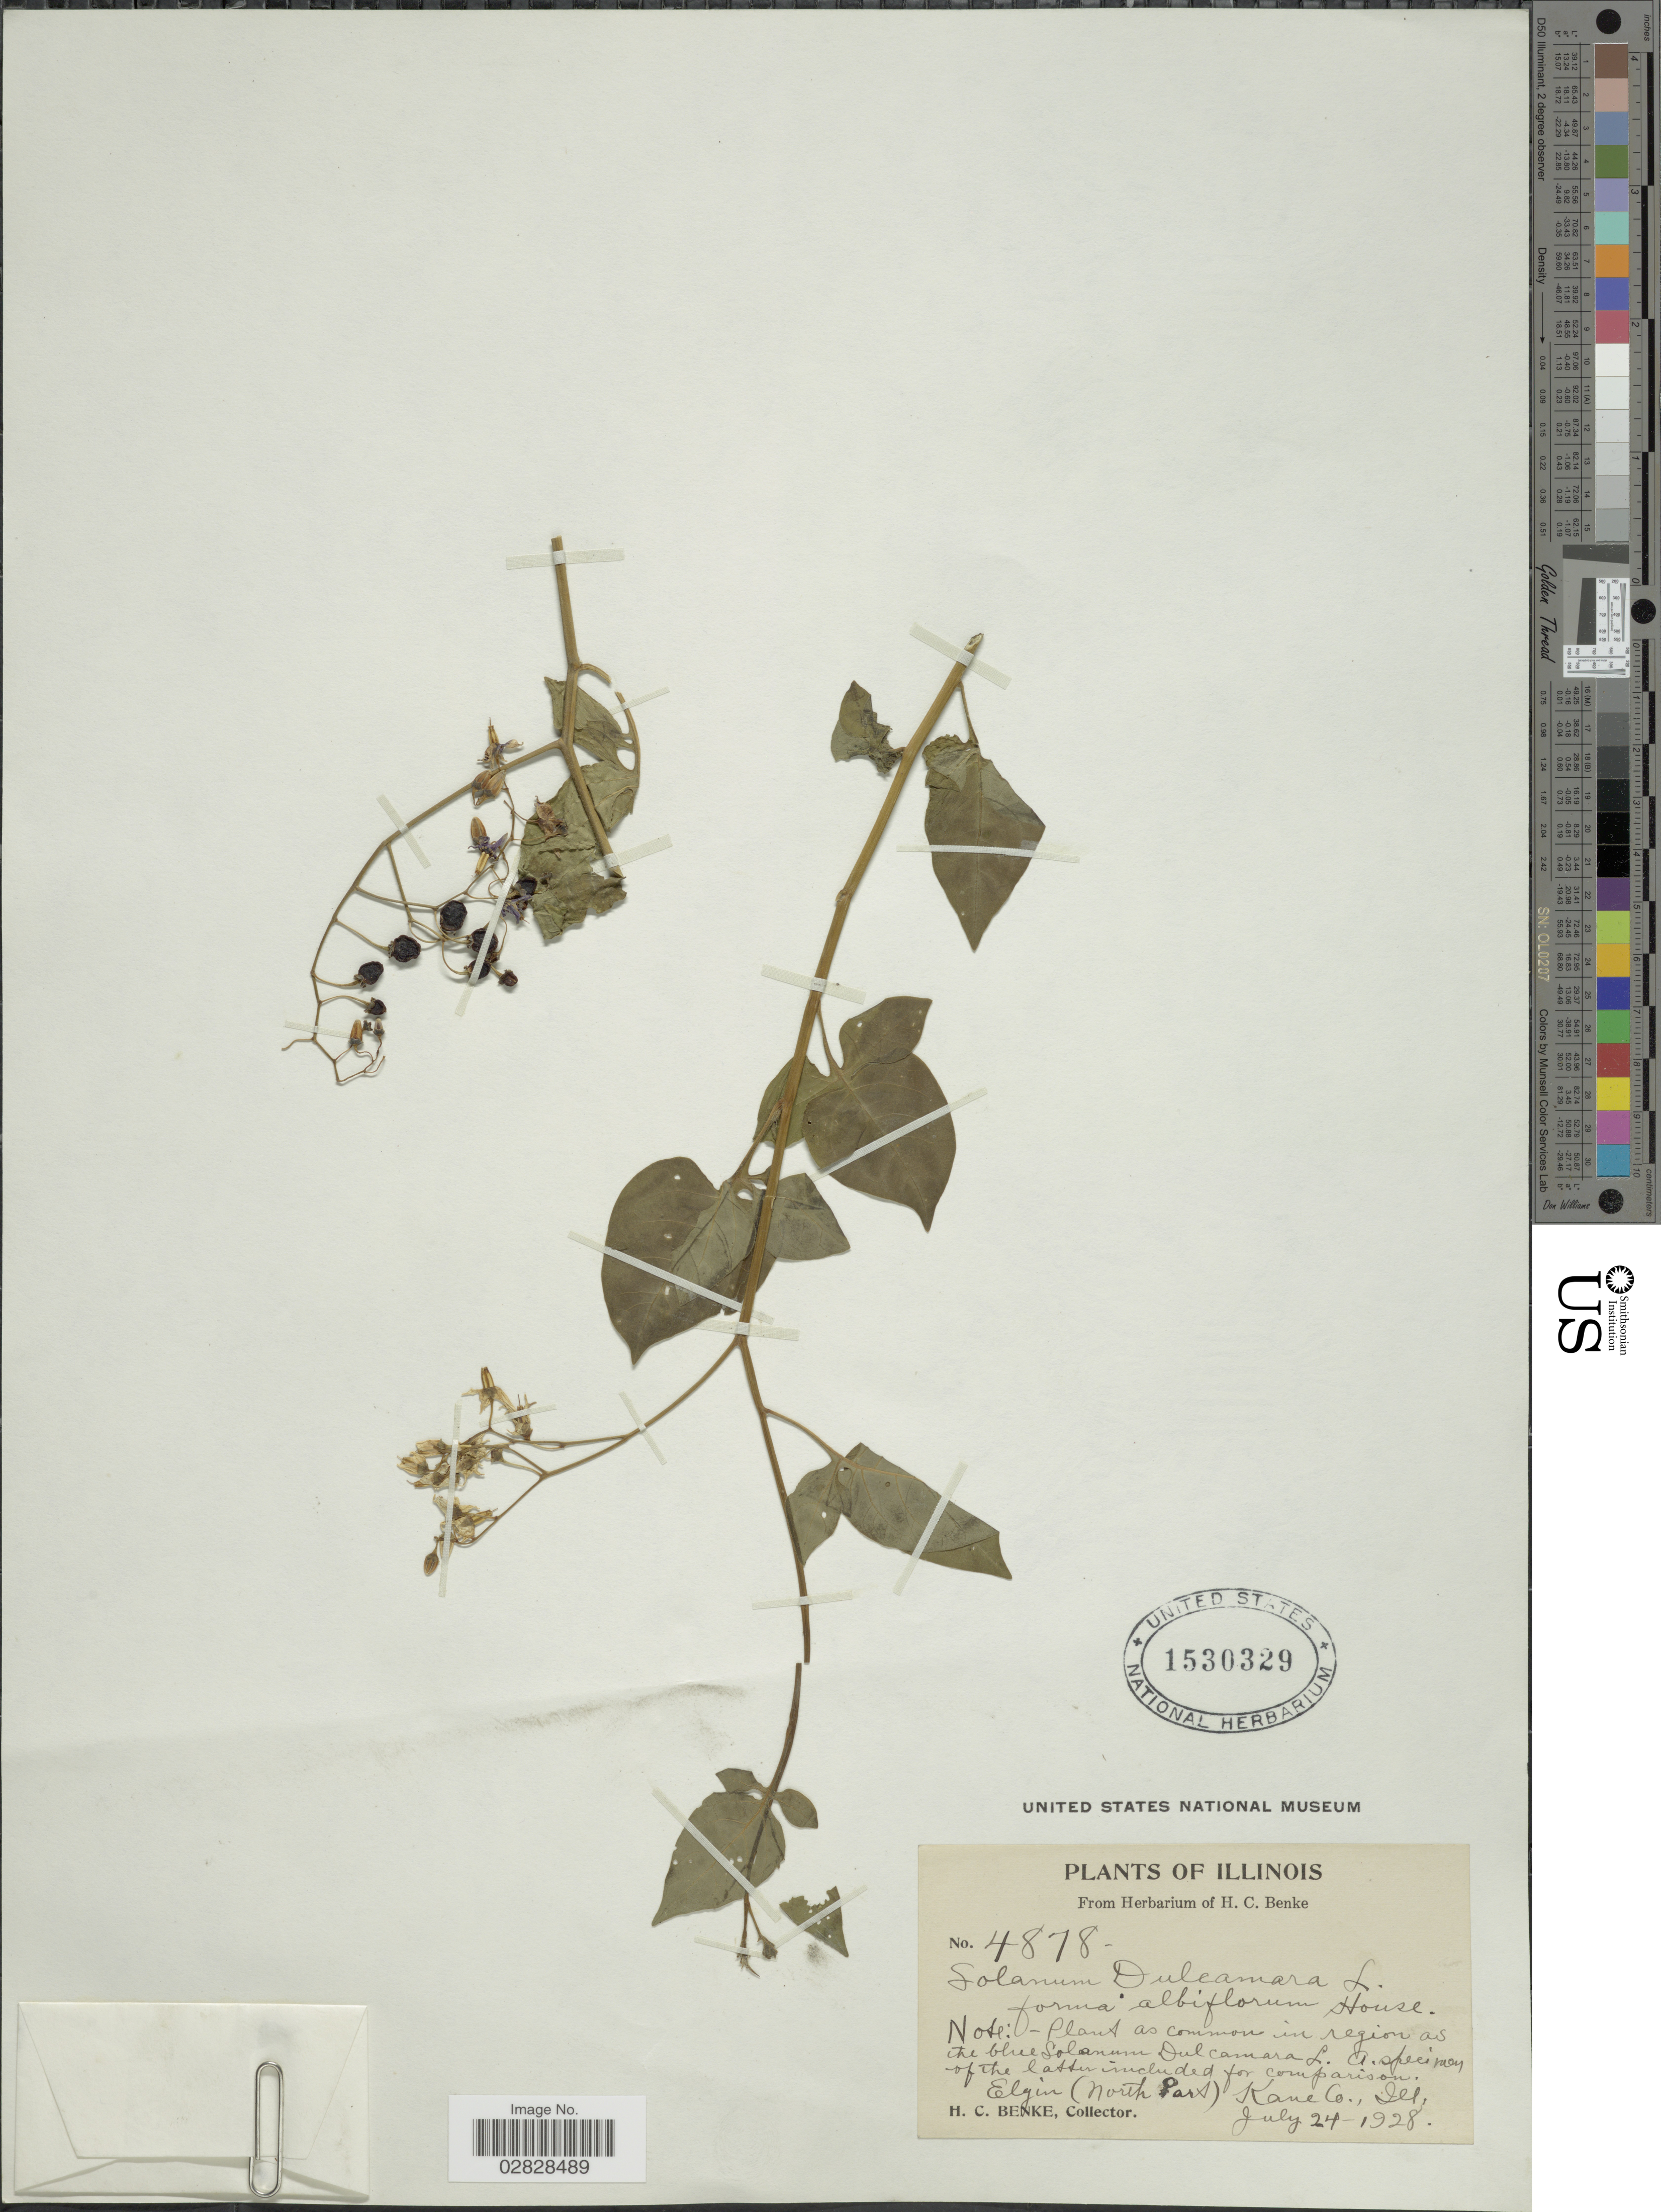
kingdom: Plantae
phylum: Tracheophyta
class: Magnoliopsida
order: Solanales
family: Solanaceae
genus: Solanum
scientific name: Solanum dulcamara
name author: L.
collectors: H. Benke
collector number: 4878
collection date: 1928-07-24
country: United States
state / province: Illinois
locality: Elgin (North Part), Kane Co.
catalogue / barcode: US 1530329